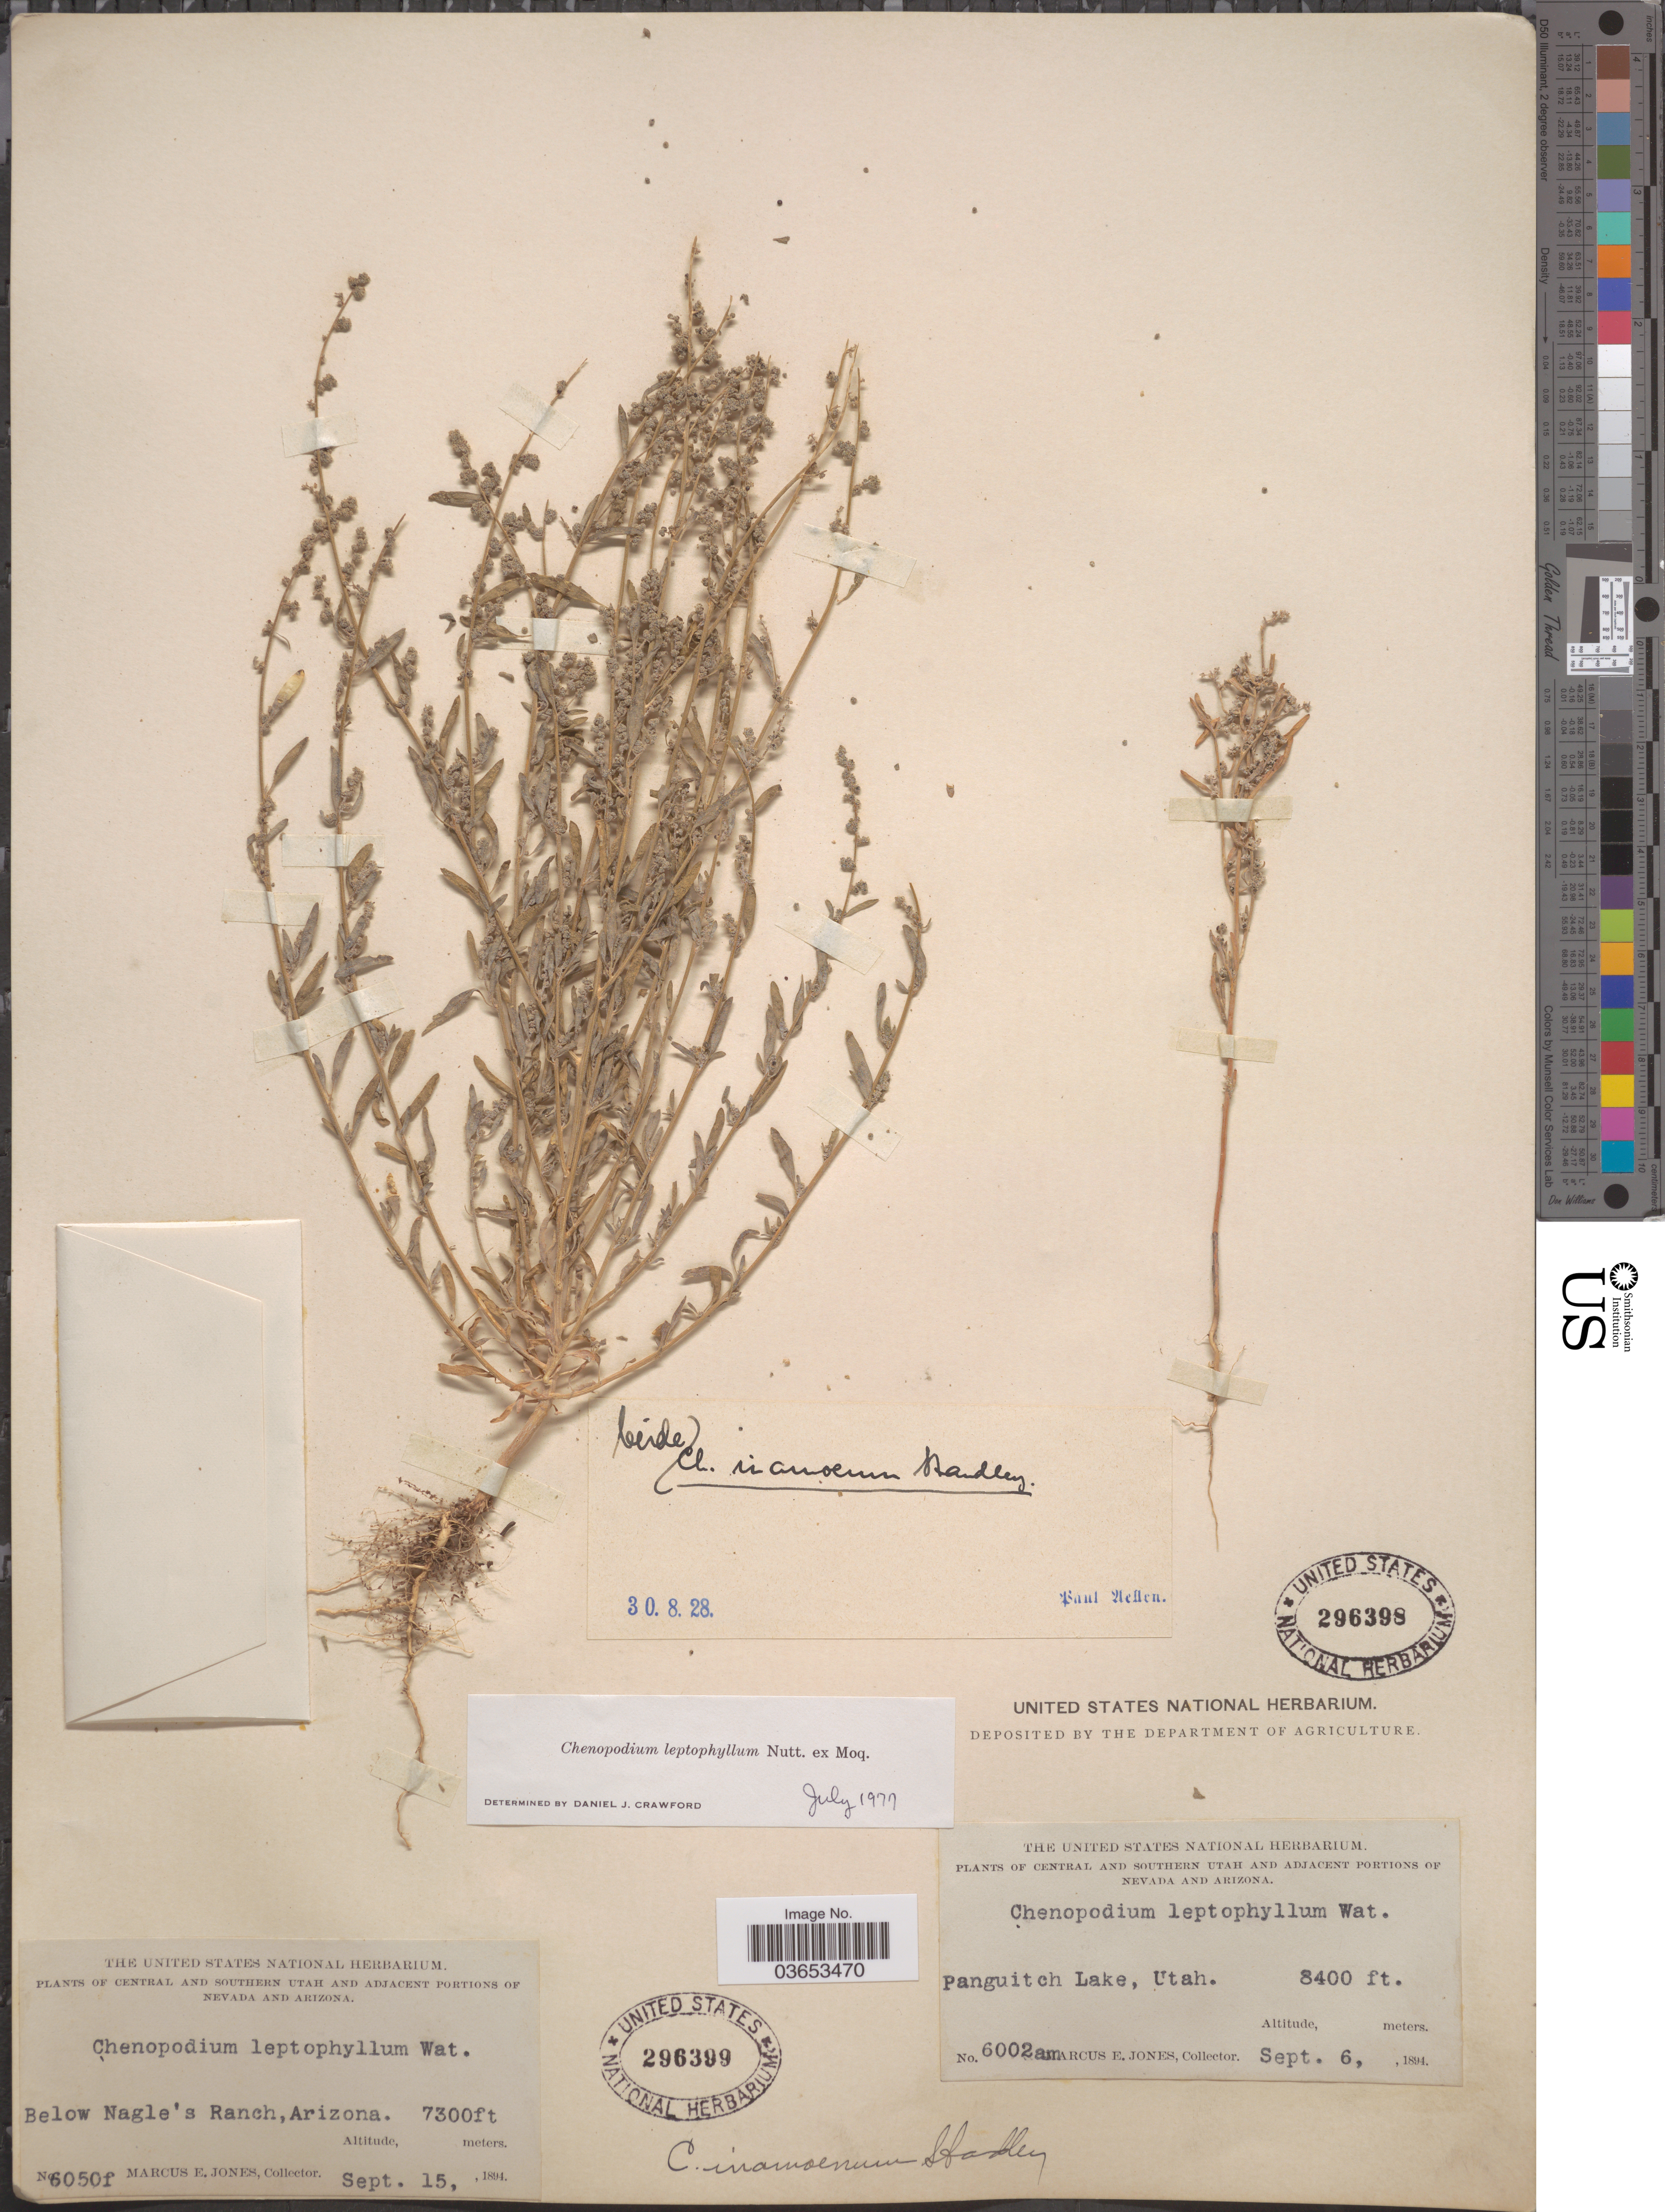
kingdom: Plantae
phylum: Tracheophyta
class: Magnoliopsida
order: Caryophyllales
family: Amaranthaceae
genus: Chenopodium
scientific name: Chenopodium leptophyllum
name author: (Moq.) Nutt. ex S. Watson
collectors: M. E. Jones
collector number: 6050f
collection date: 1894-09-15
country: United States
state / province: Arizona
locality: Below Nagle's Ranch.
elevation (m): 2225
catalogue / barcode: US 296399